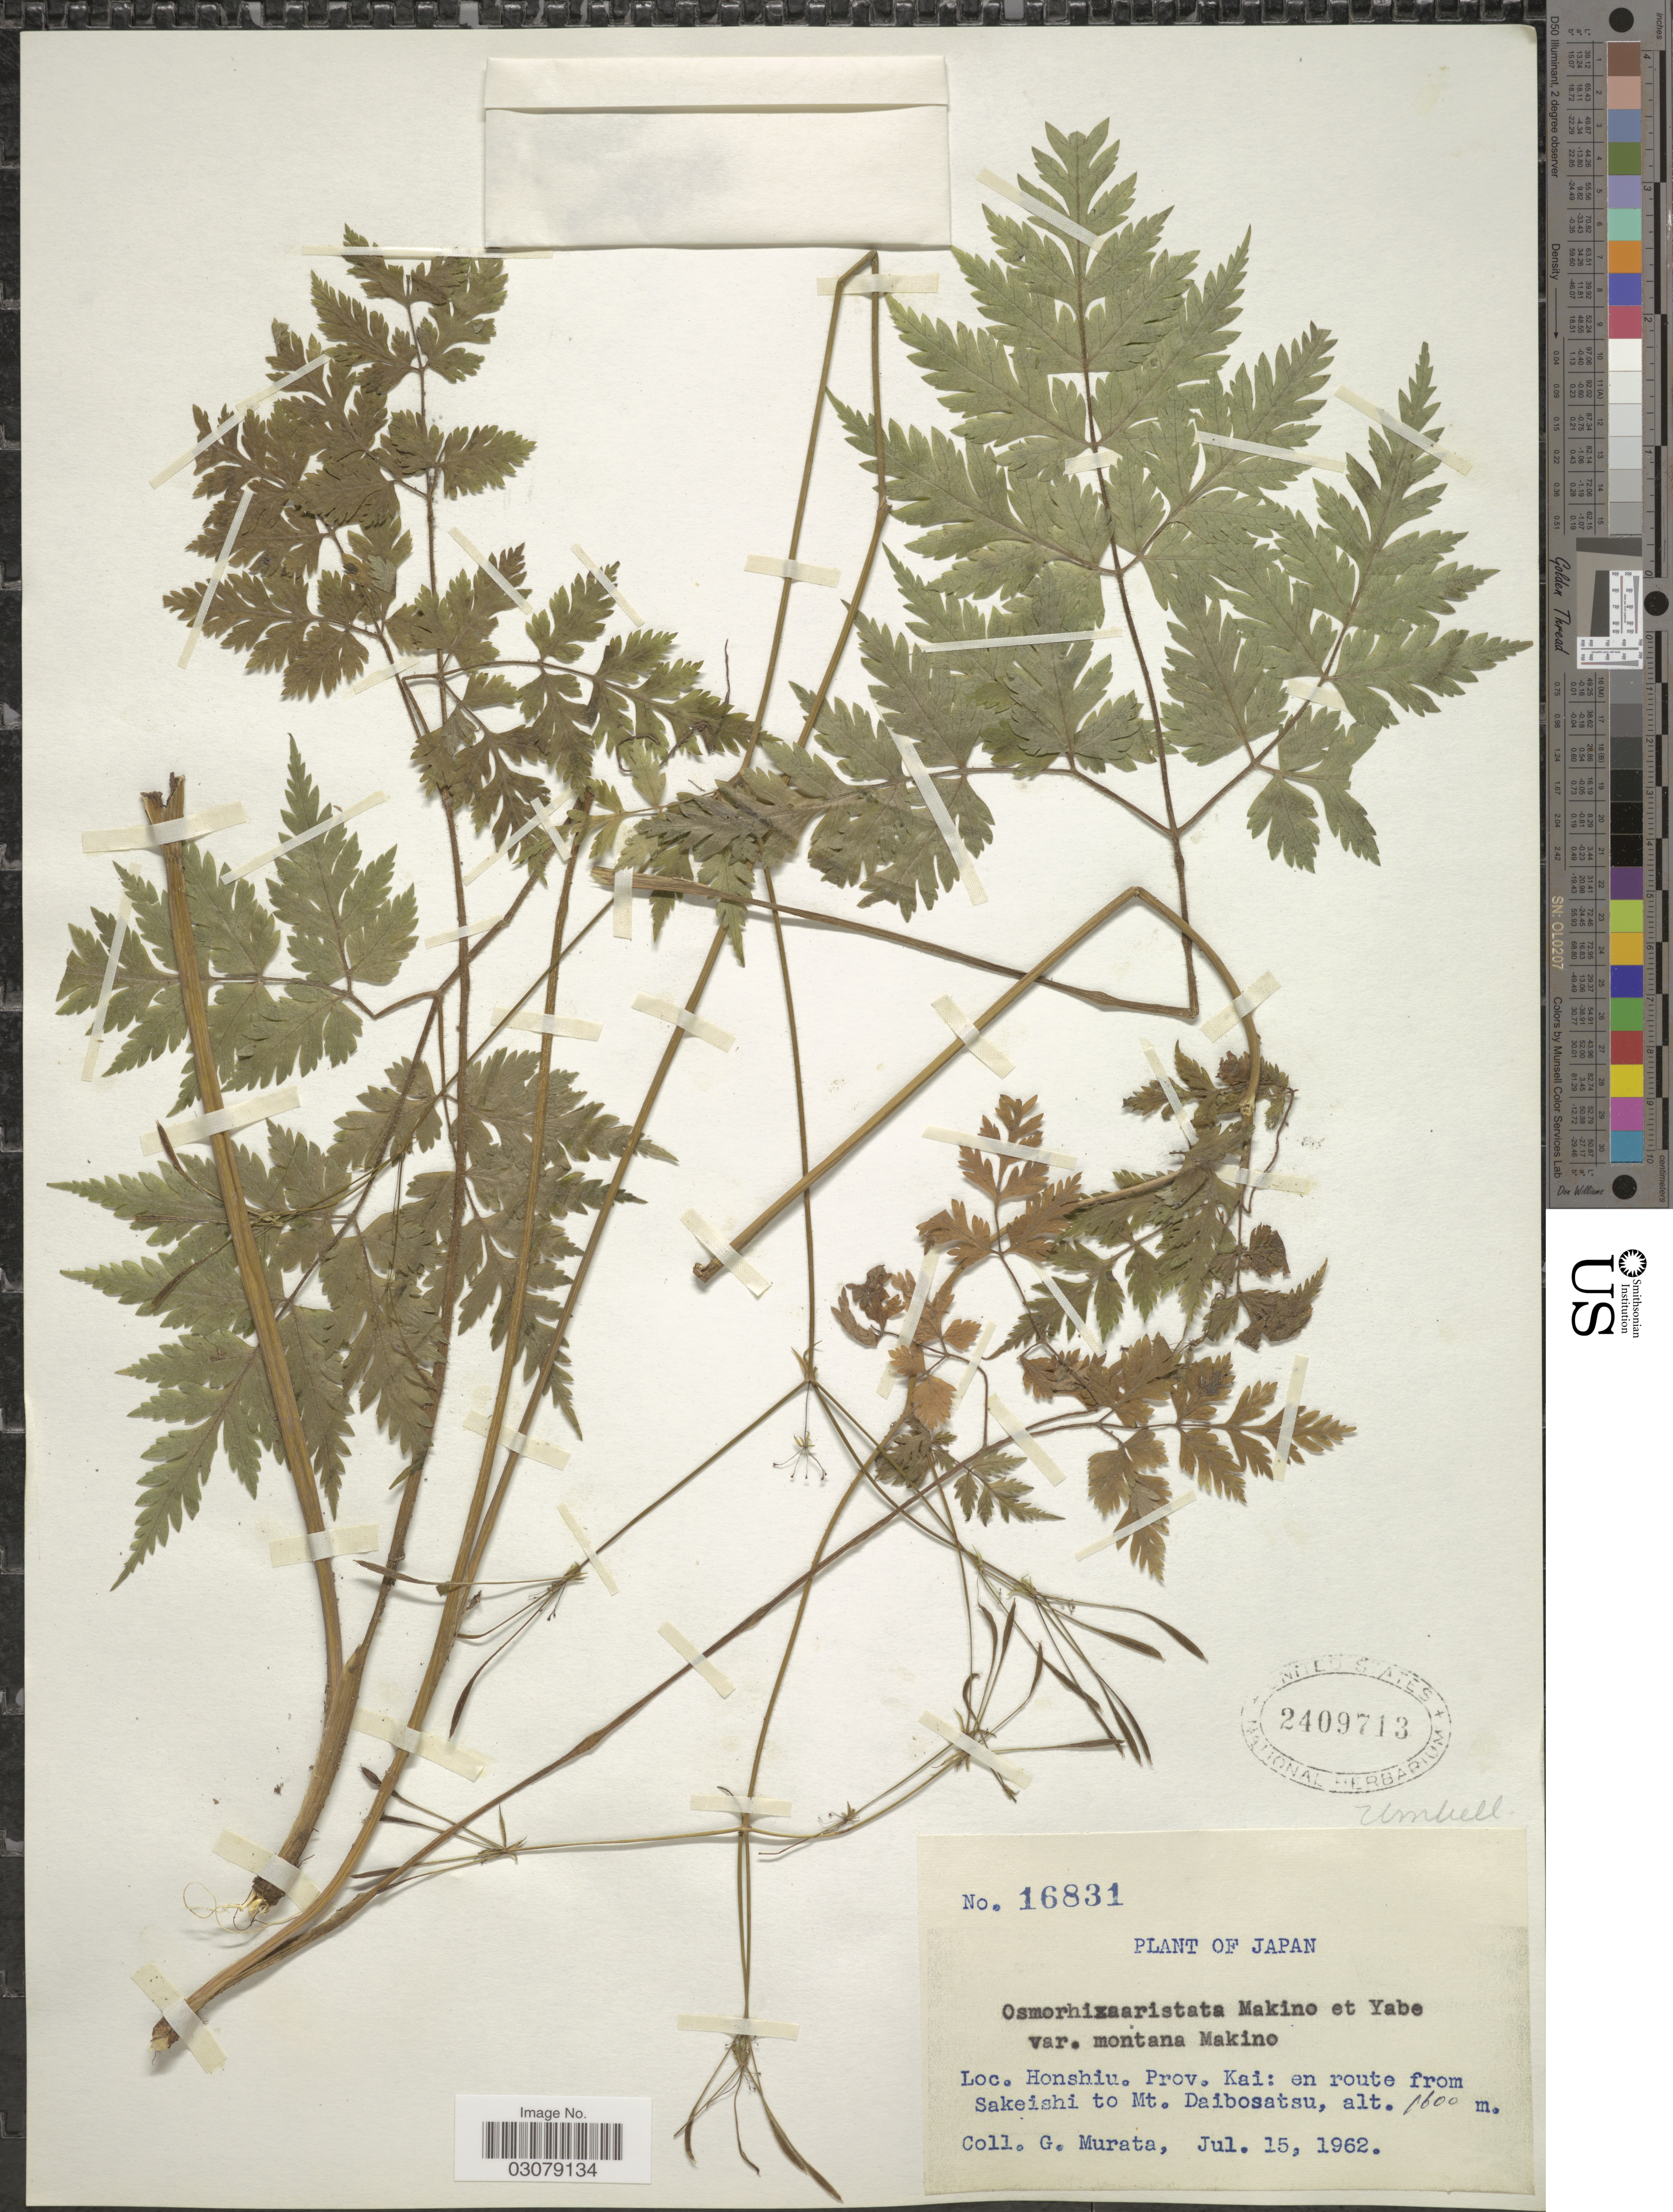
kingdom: Plantae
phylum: Tracheophyta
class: Magnoliopsida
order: Apiales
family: Apiaceae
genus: Osmorhiza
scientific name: Osmorhiza aristata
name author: (Thunb.) Rydb.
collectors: G. Murata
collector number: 16831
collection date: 1962-07-15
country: Japan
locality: Honshiu. Prov. Kai: en route from Sakeishi to Mt. Daibosatsu.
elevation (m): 1600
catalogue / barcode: US 2409713